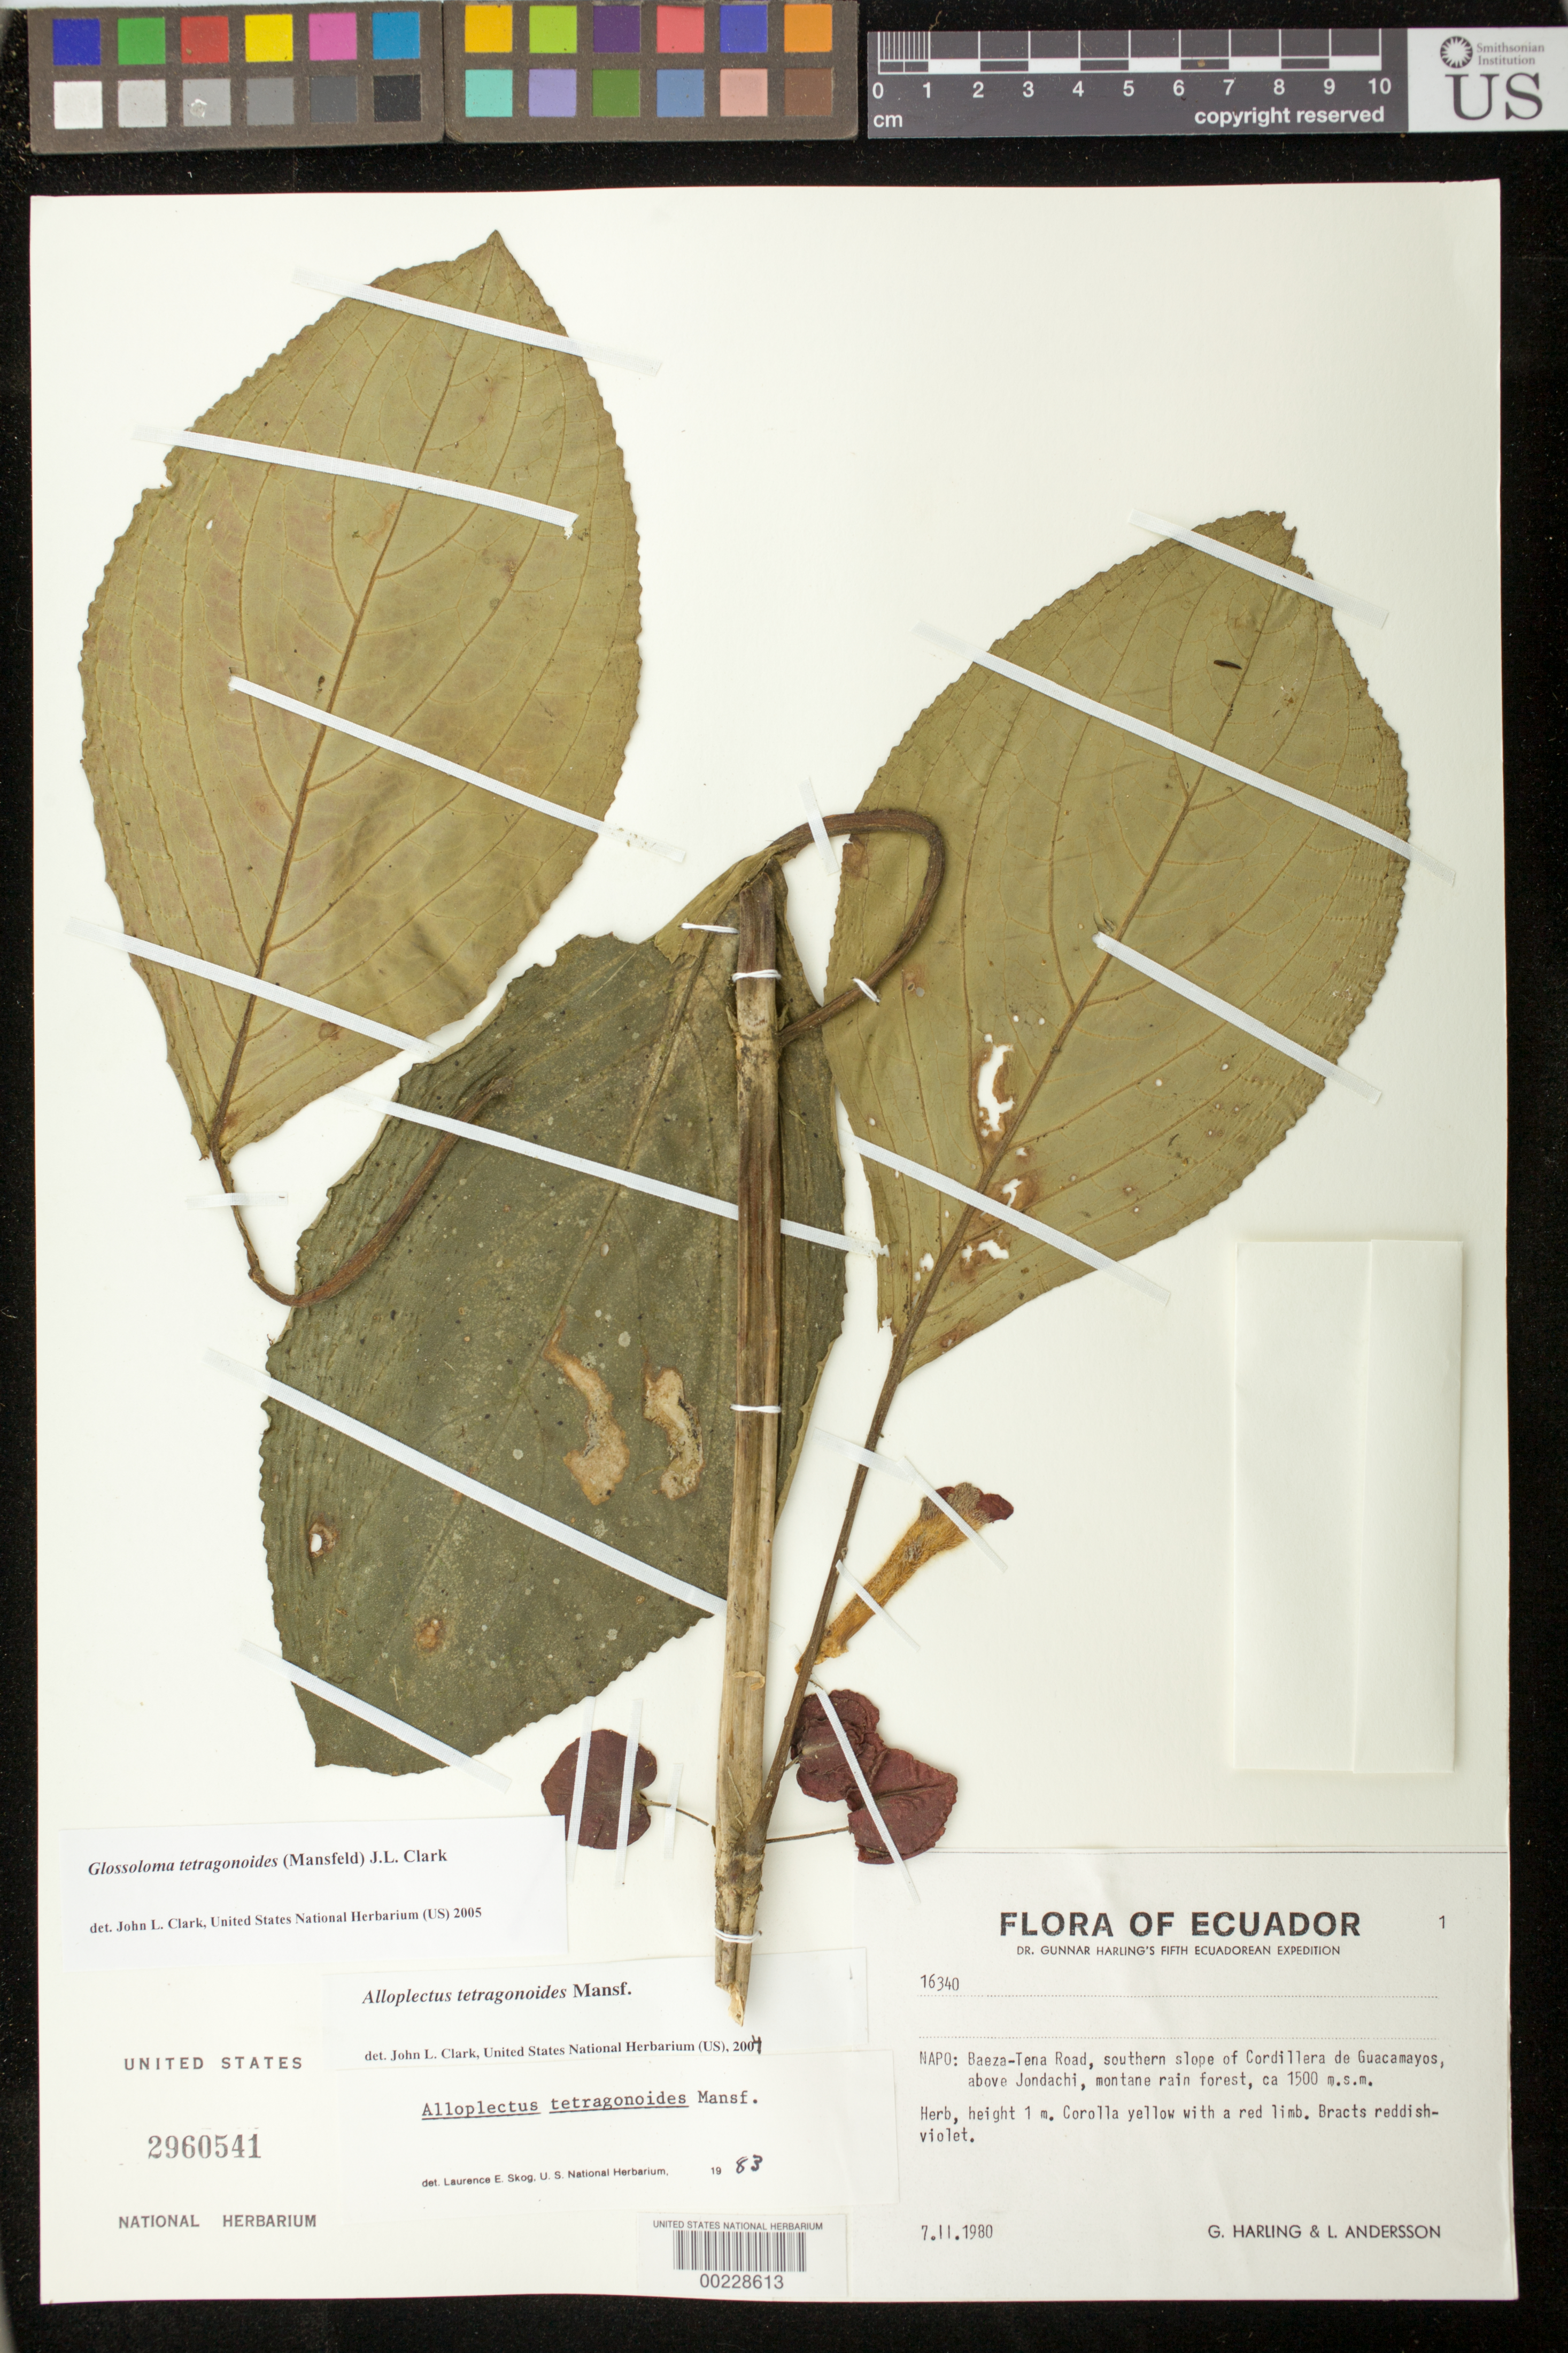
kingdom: Plantae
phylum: Tracheophyta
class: Magnoliopsida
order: Lamiales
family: Gesneriaceae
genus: Glossoloma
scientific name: Glossoloma tetragonoides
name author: (Mansf.) J.L. Clark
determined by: Skog, Laurence E.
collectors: G. Harling & L. Andersson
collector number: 16340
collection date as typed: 07 Feb 1980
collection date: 1980-02-07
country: Ecuador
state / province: Napo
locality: Baeza - Tena road, southern slope of Cordillera de Guacamayos, above Jondachi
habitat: Montane rain forest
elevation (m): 1500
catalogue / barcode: US 2960541